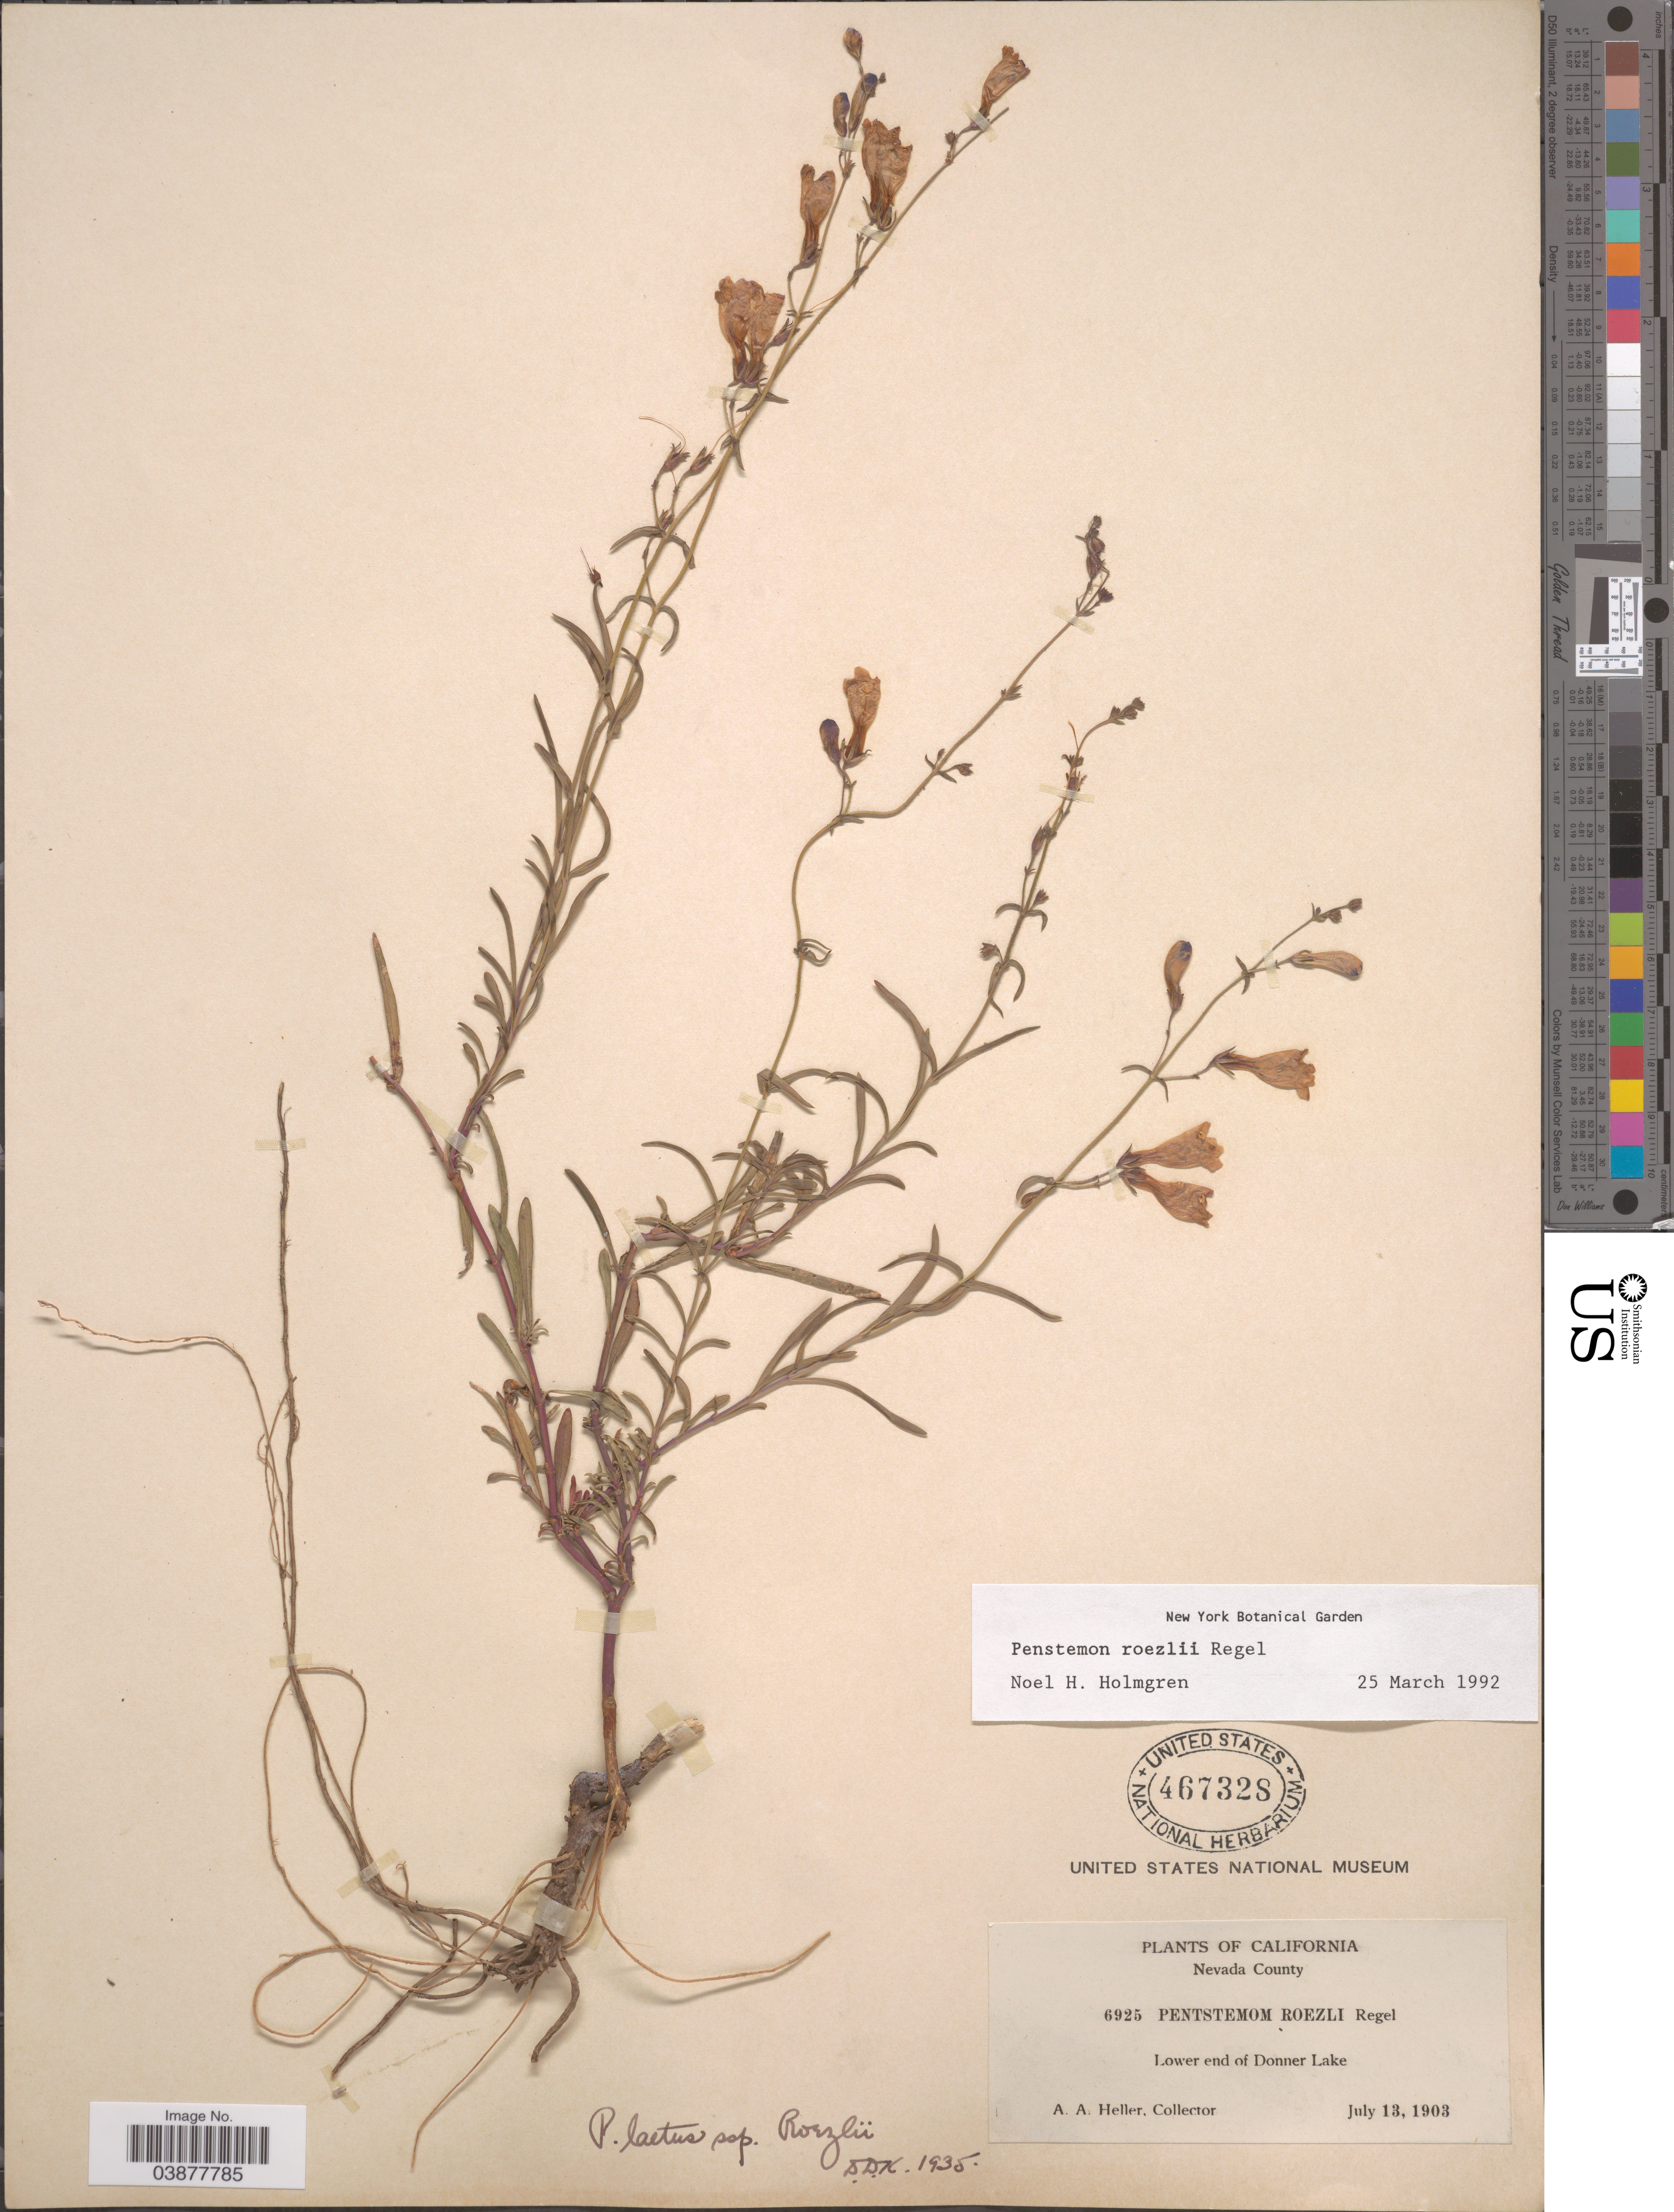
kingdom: Plantae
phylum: Tracheophyta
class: Magnoliopsida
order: Lamiales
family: Plantaginaceae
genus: Penstemon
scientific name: Penstemon roezlii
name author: Regel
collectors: A. A. Heller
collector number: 6925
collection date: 1903-07-13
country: United States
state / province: California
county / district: Nevada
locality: Nevada County. Lower end of Donner Lake.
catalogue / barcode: US 467328